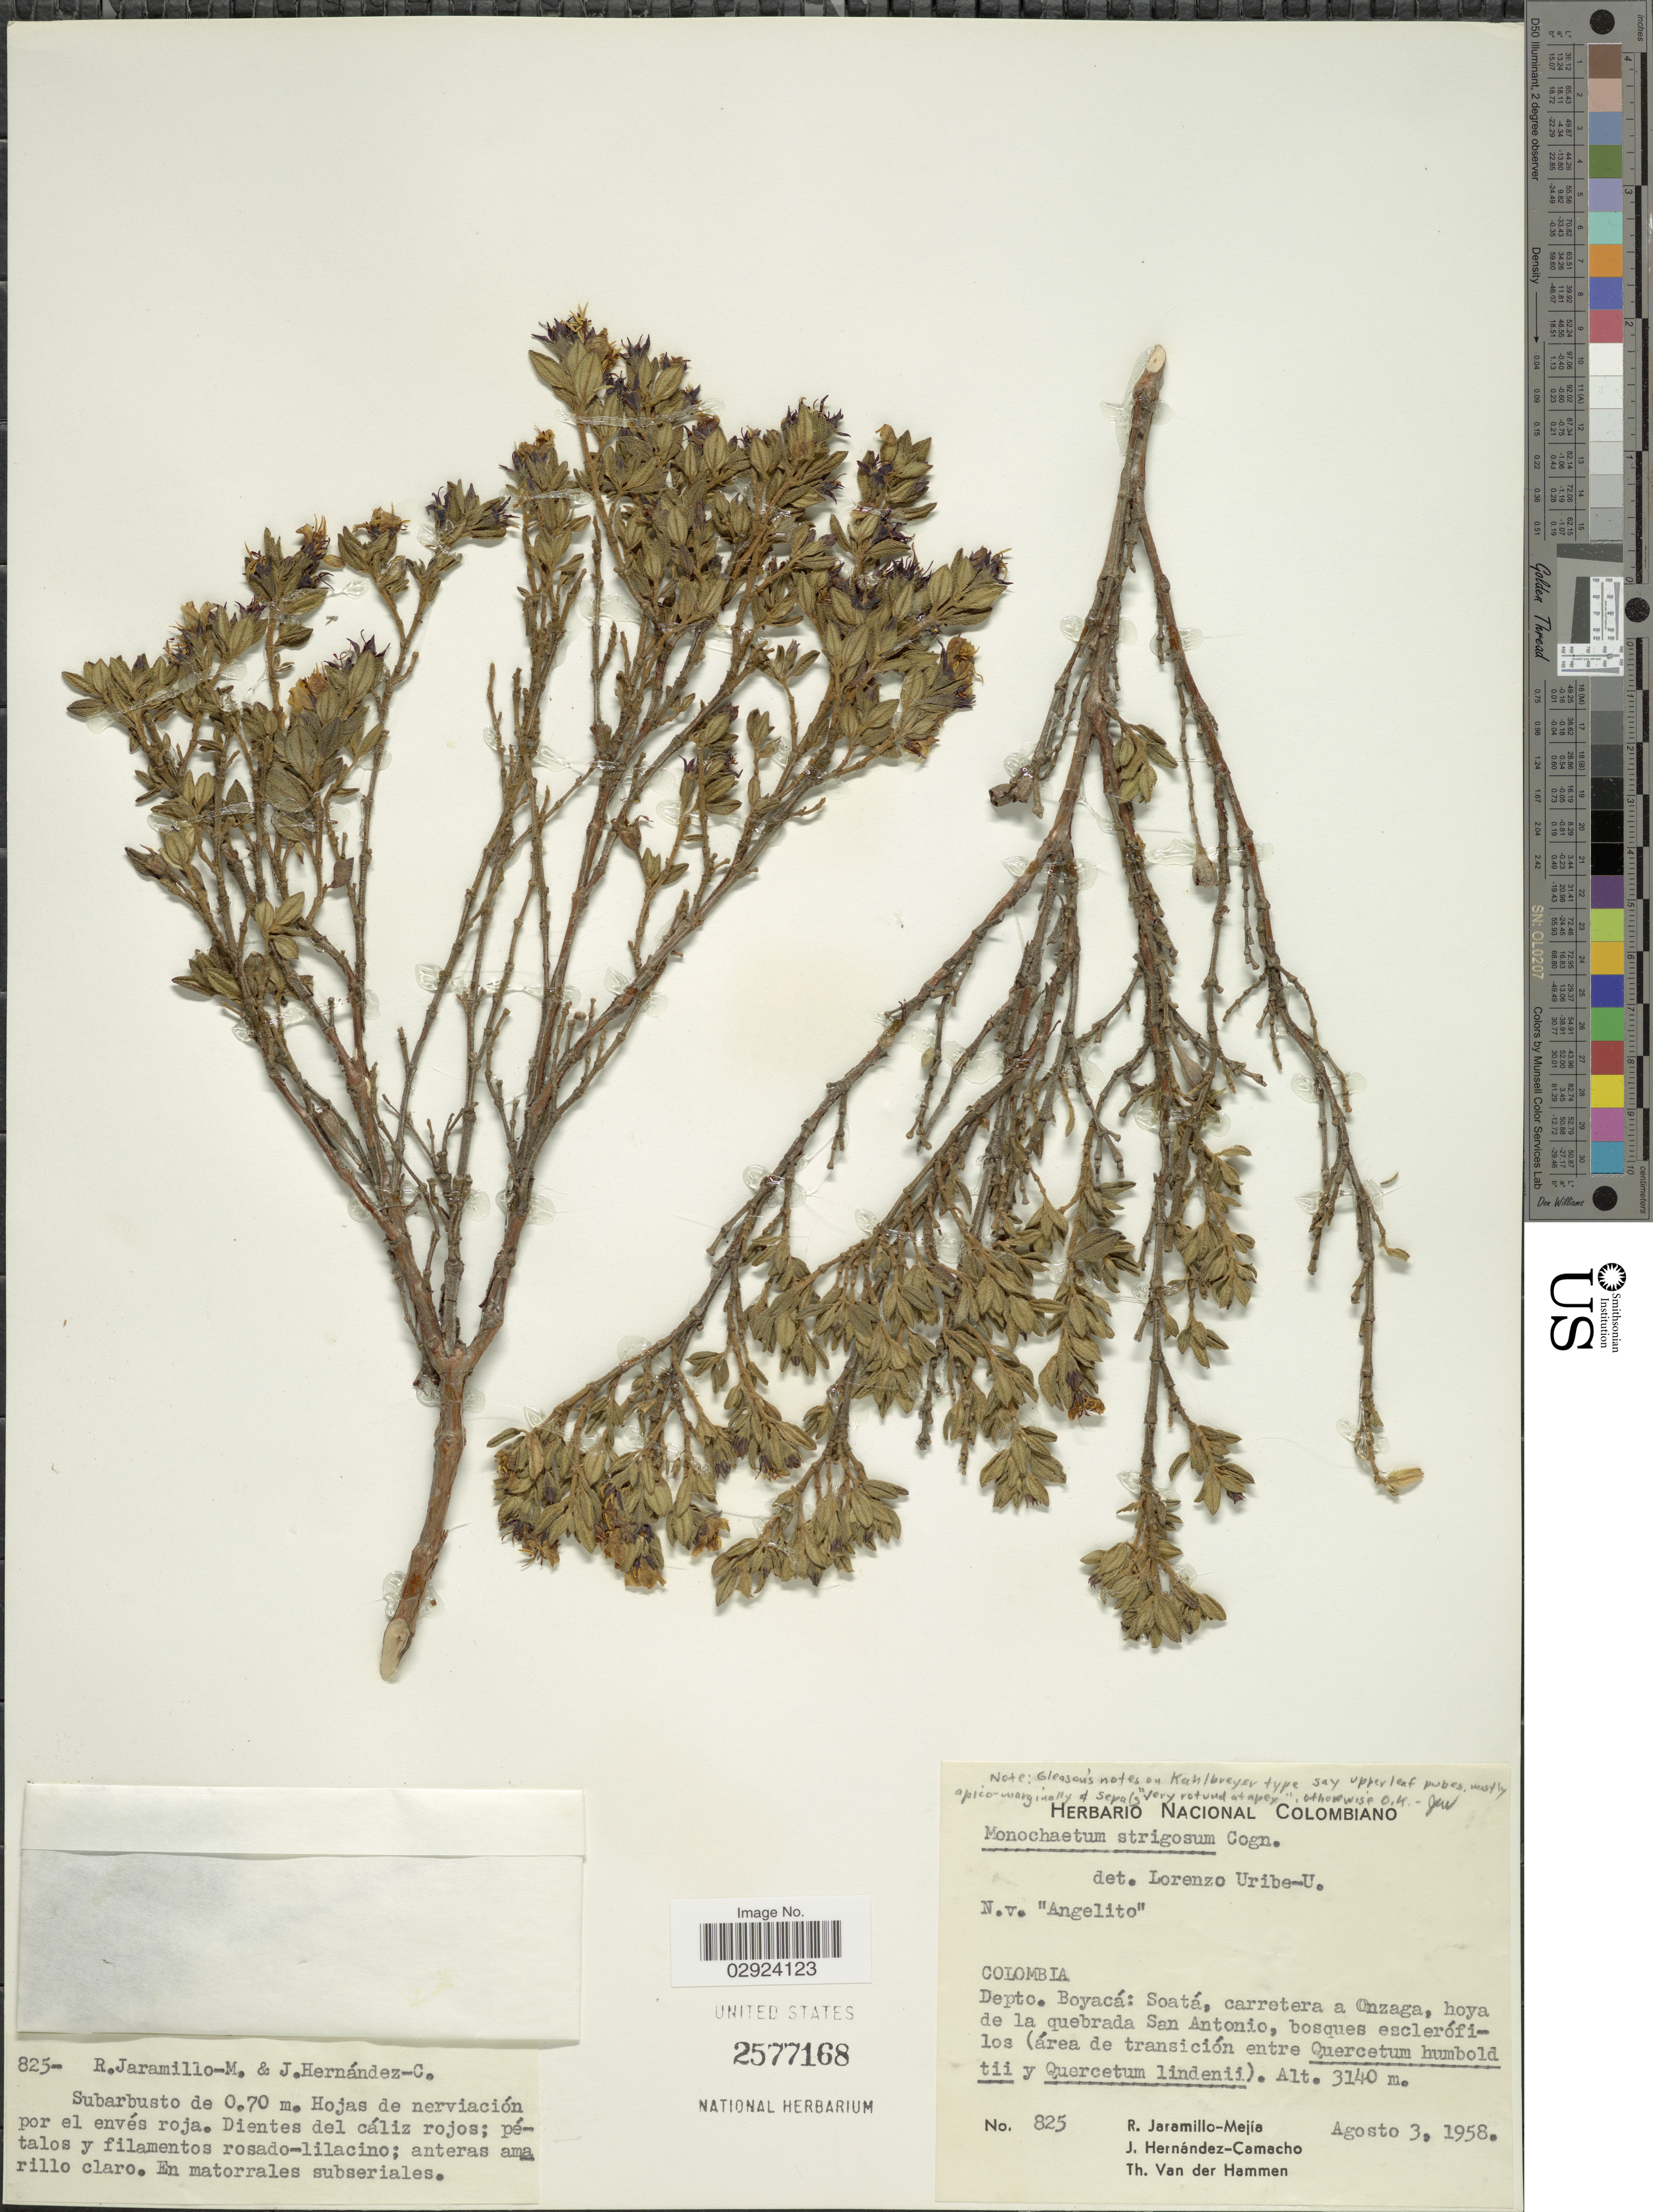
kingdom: Plantae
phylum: Tracheophyta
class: Magnoliopsida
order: Myrtales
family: Melastomataceae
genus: Monochaetum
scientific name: Monochaetum strigosum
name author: Cogn.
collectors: R. Jaramillo M., J. Hernández-Camacho & T. Van der Hammen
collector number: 825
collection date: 1958-08-03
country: Colombia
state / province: Boyacá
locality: Depto. Boyacá: Soatá, carretera a Onzaga, Hoya de la quebrada San Antonio.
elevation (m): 3140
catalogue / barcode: US 2577168